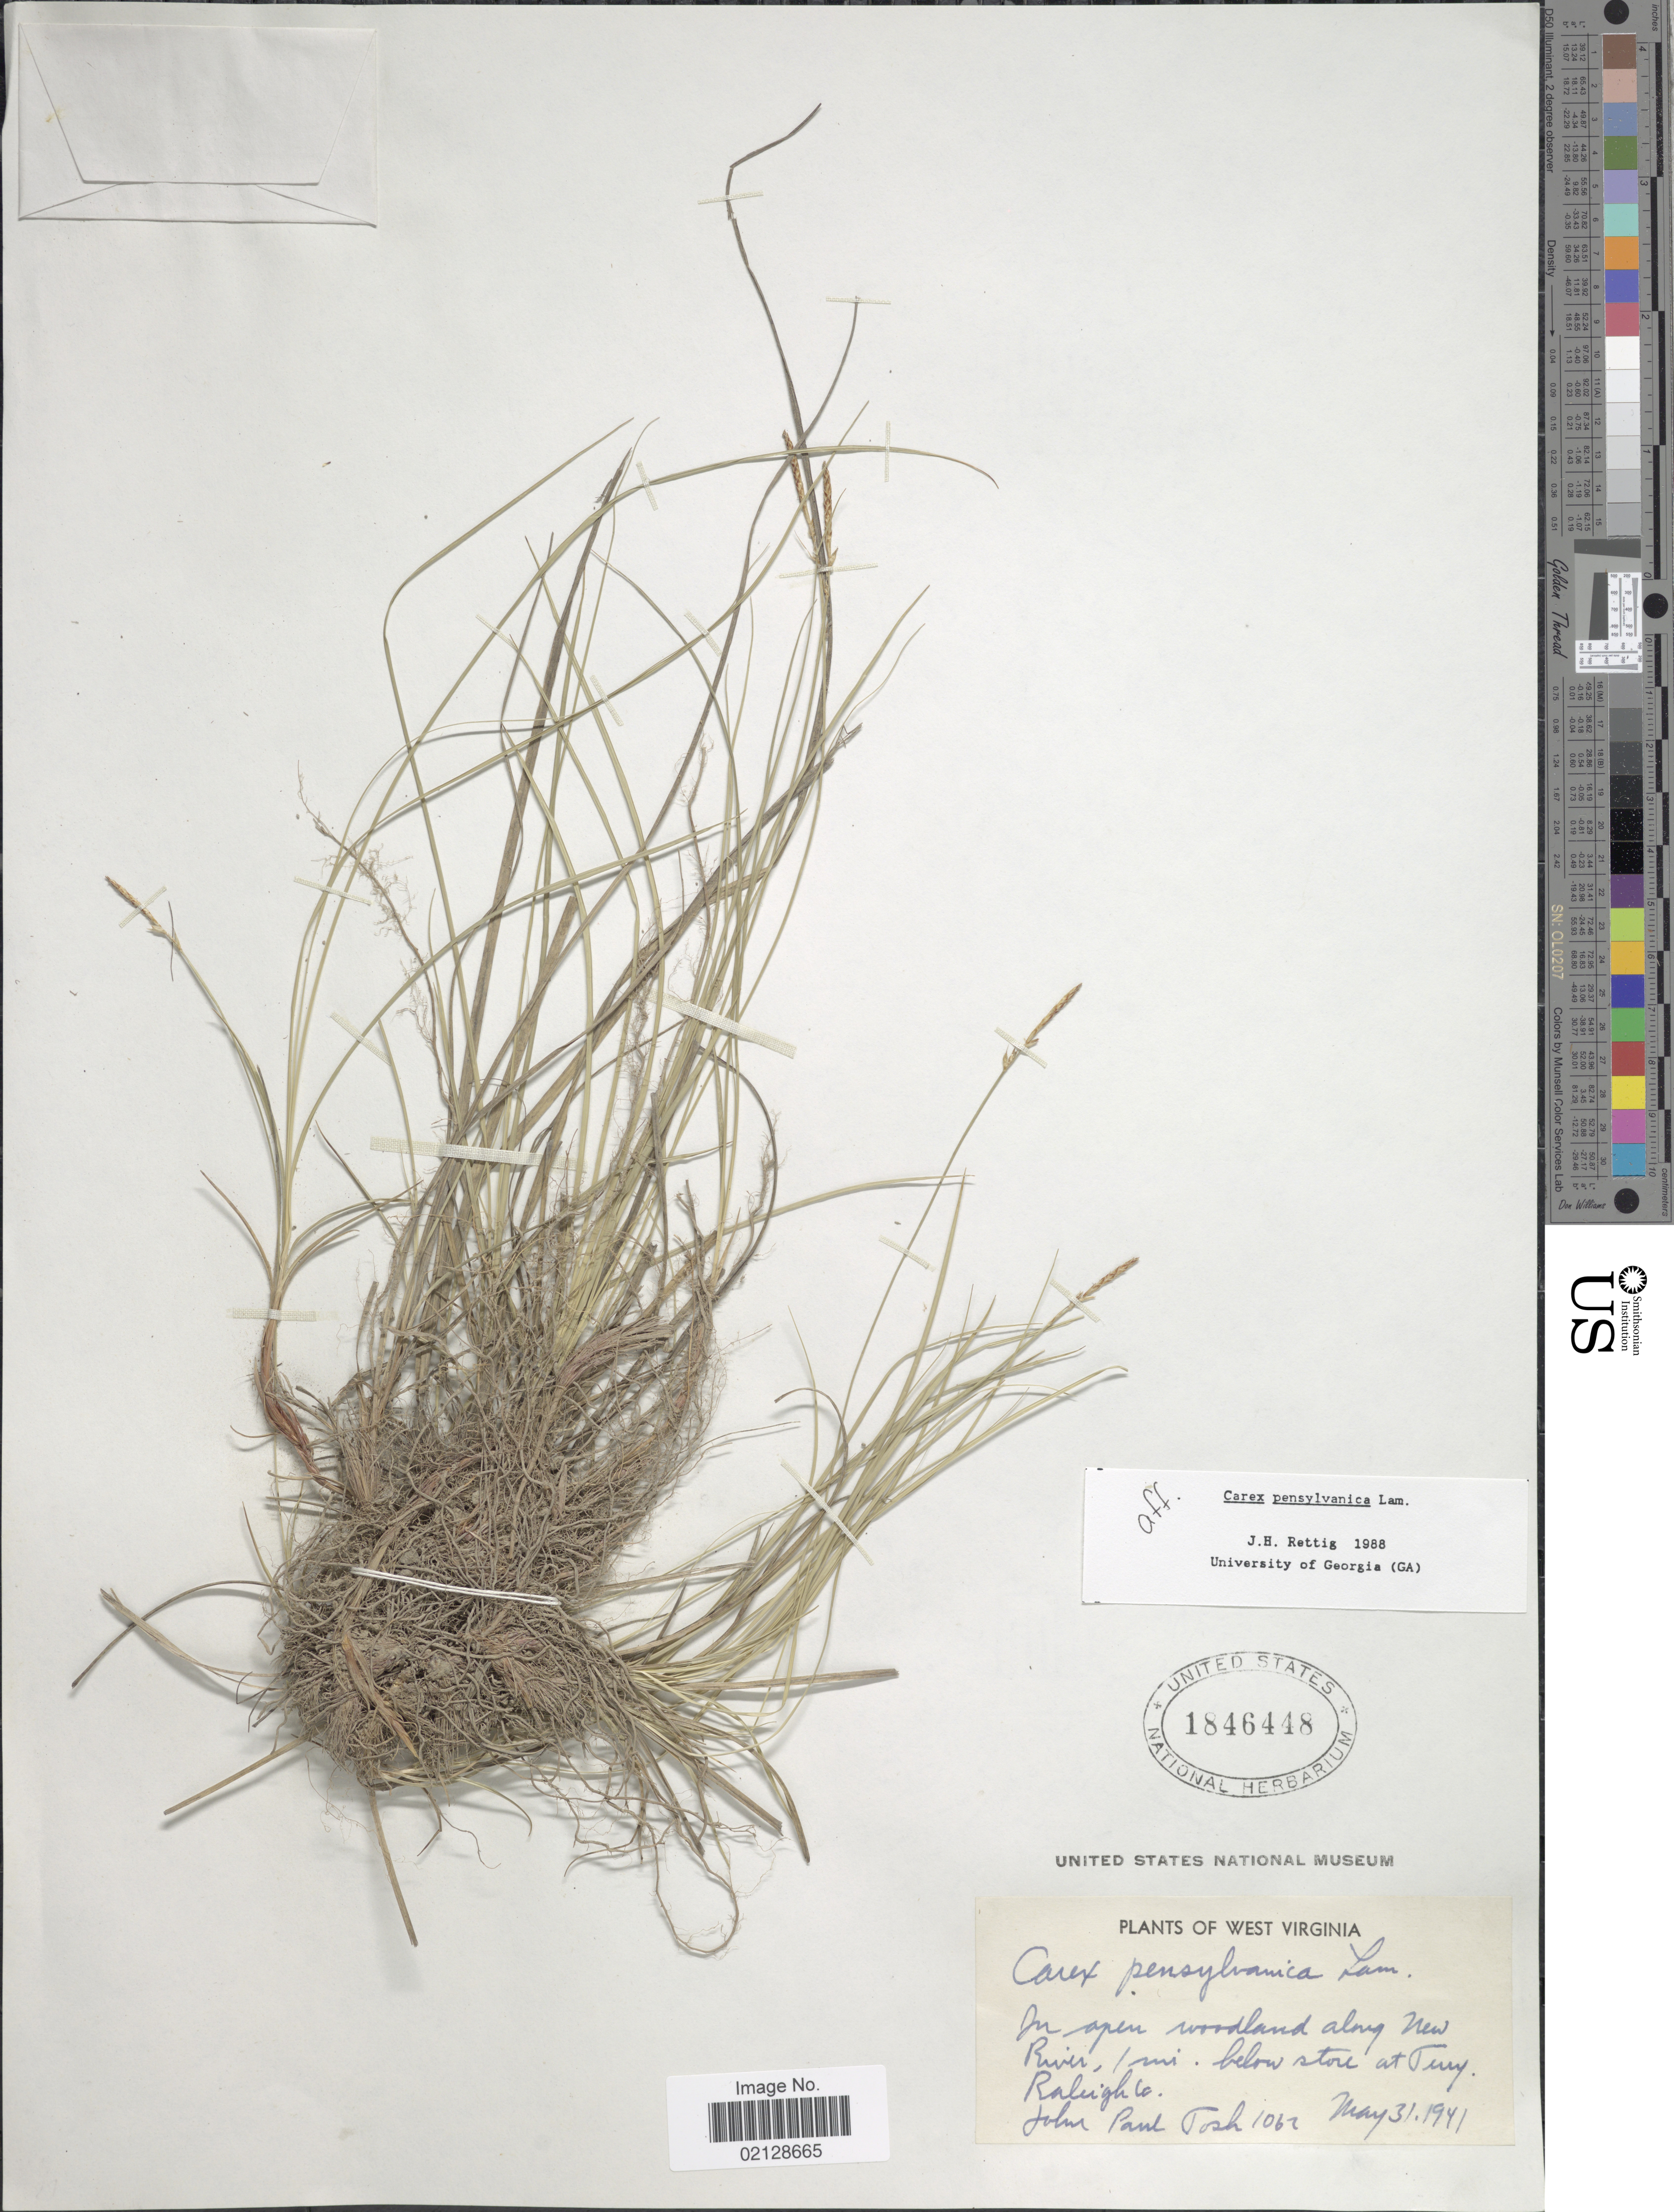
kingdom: Plantae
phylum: Tracheophyta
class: Liliopsida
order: Poales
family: Cyperaceae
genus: Carex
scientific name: Carex pensylvanica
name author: Lam.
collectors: J. Tosh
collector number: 1062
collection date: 1941-05-31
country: United States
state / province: West Virginia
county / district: Raleigh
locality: In open woodland along New River, 1 mi. below store at Terry, Raleigh Co.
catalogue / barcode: US 1846448